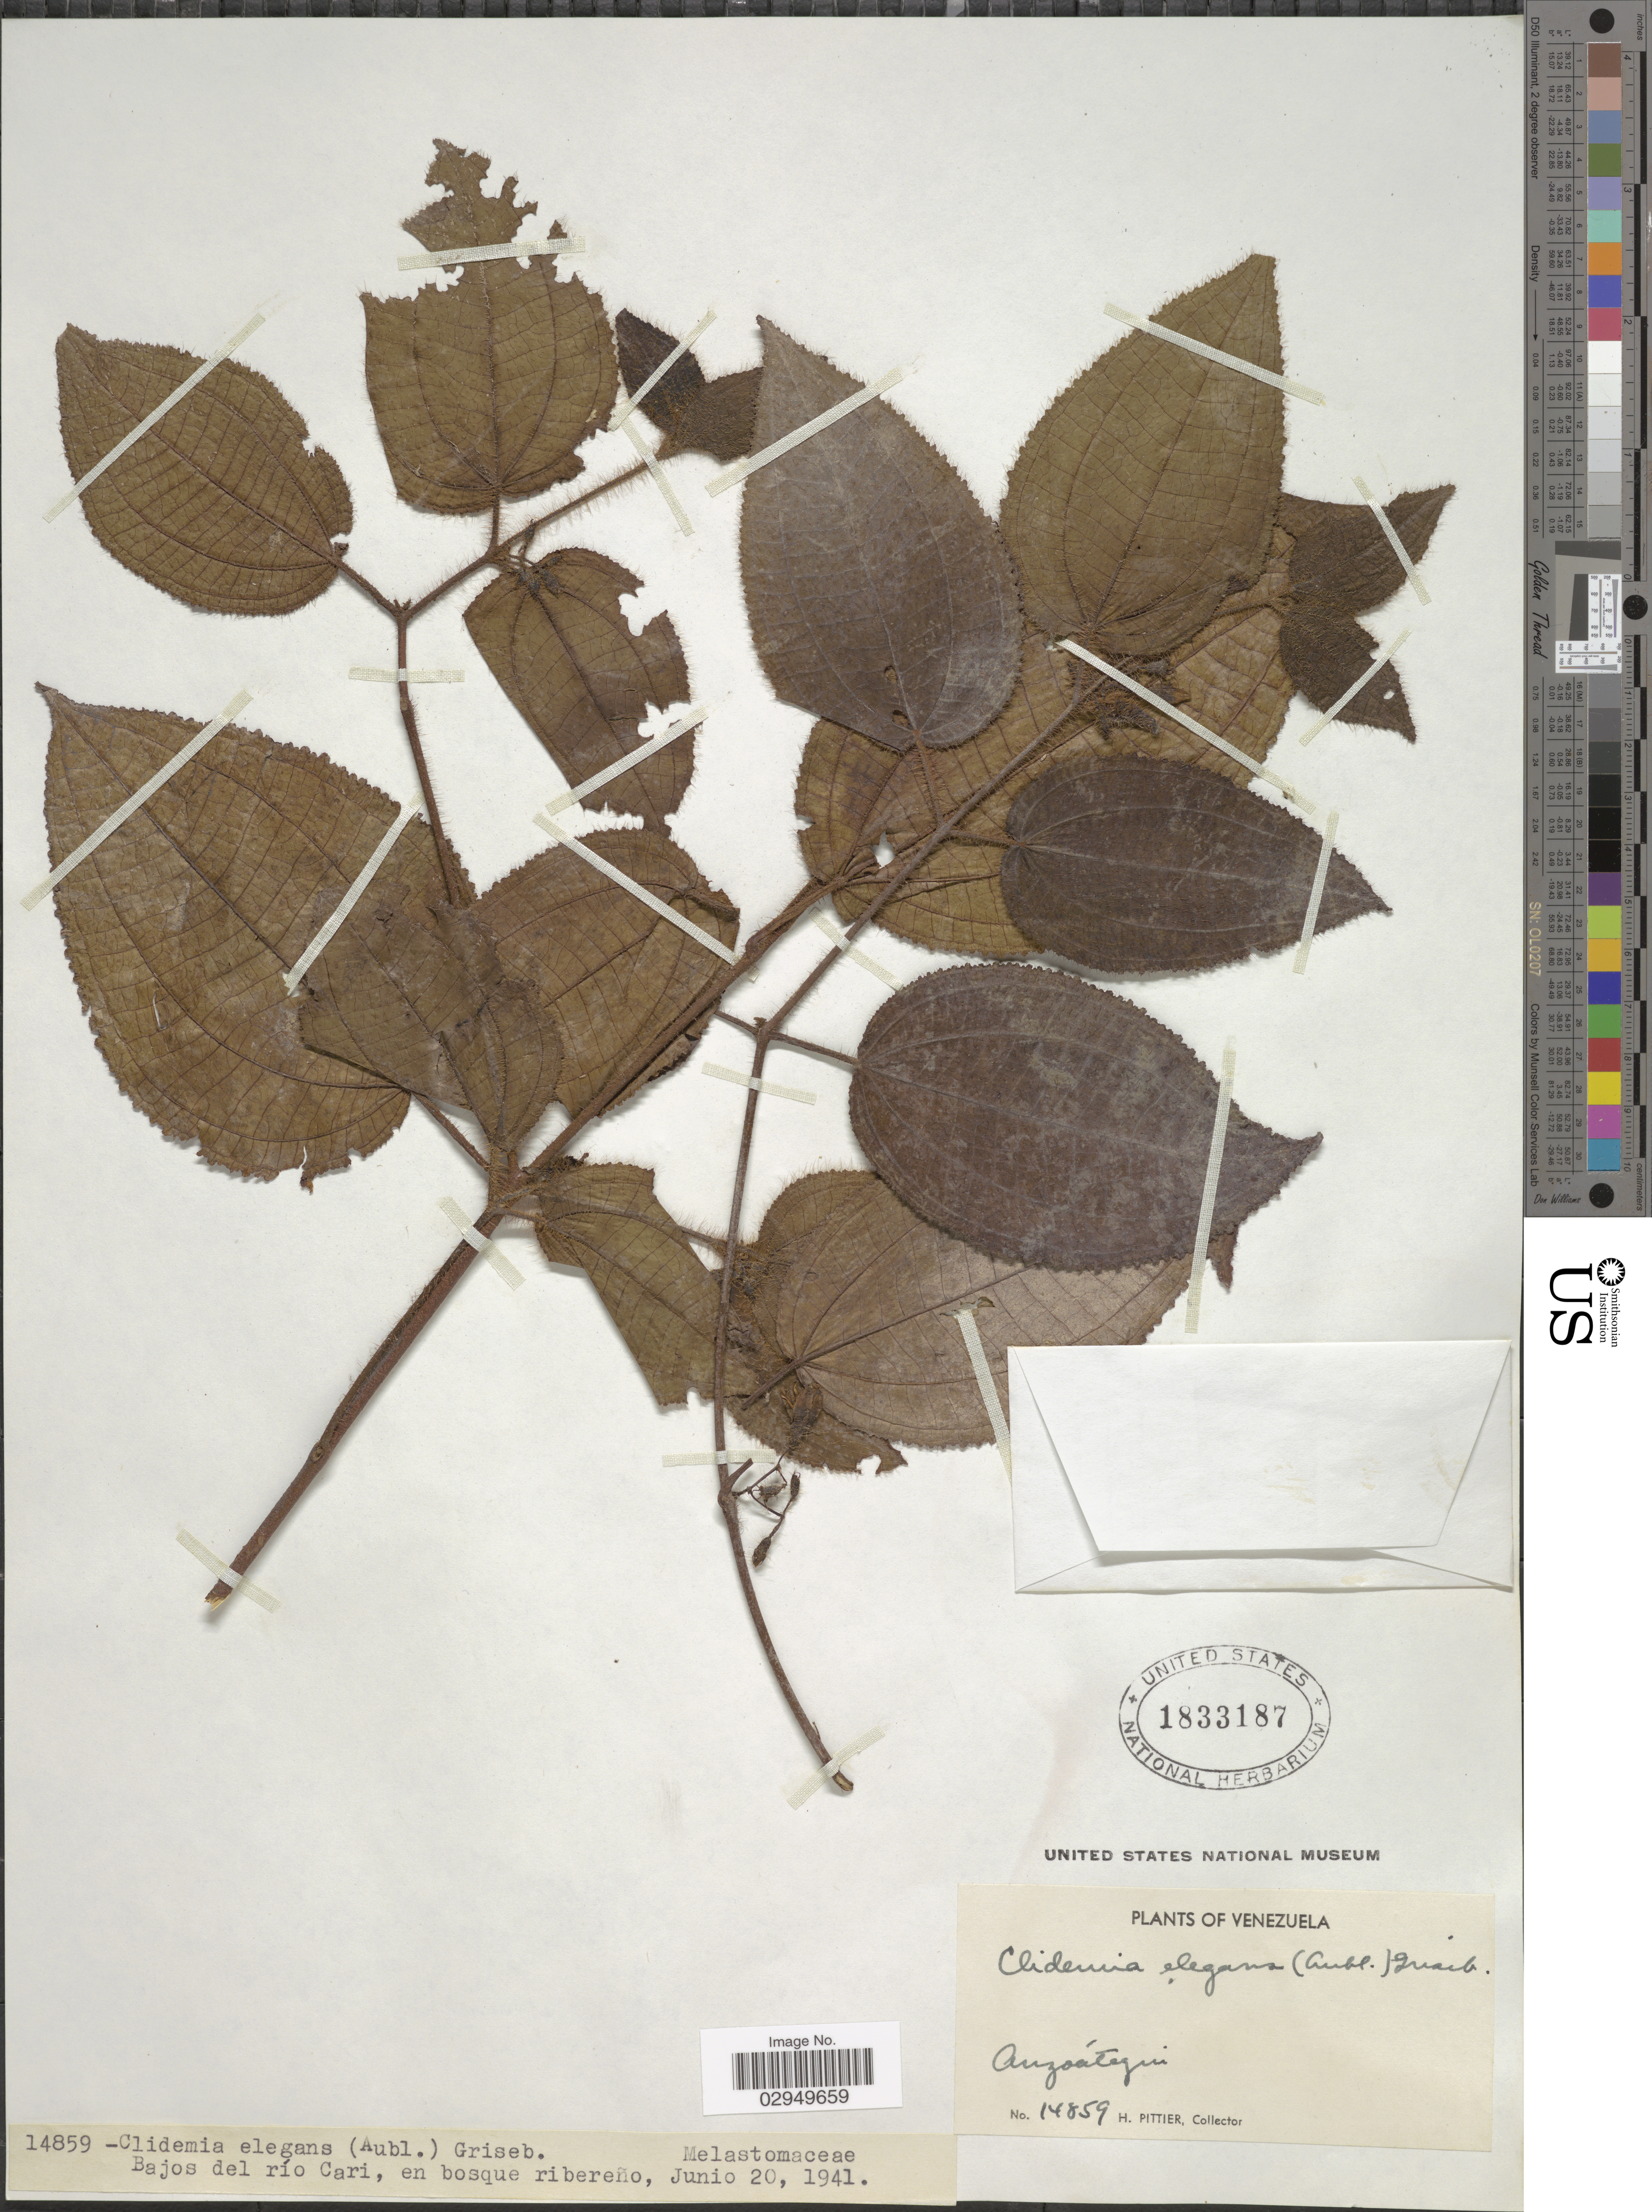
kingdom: Plantae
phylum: Tracheophyta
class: Magnoliopsida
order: Myrtales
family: Melastomataceae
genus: Clidemia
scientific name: Clidemia hirta var. elegans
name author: (Aubl.) Griseb.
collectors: H. F. Pittier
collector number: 14859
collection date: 1941-06-20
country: Venezuela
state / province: Anzoategui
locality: Bajos del río Cari.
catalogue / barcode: US 1833187